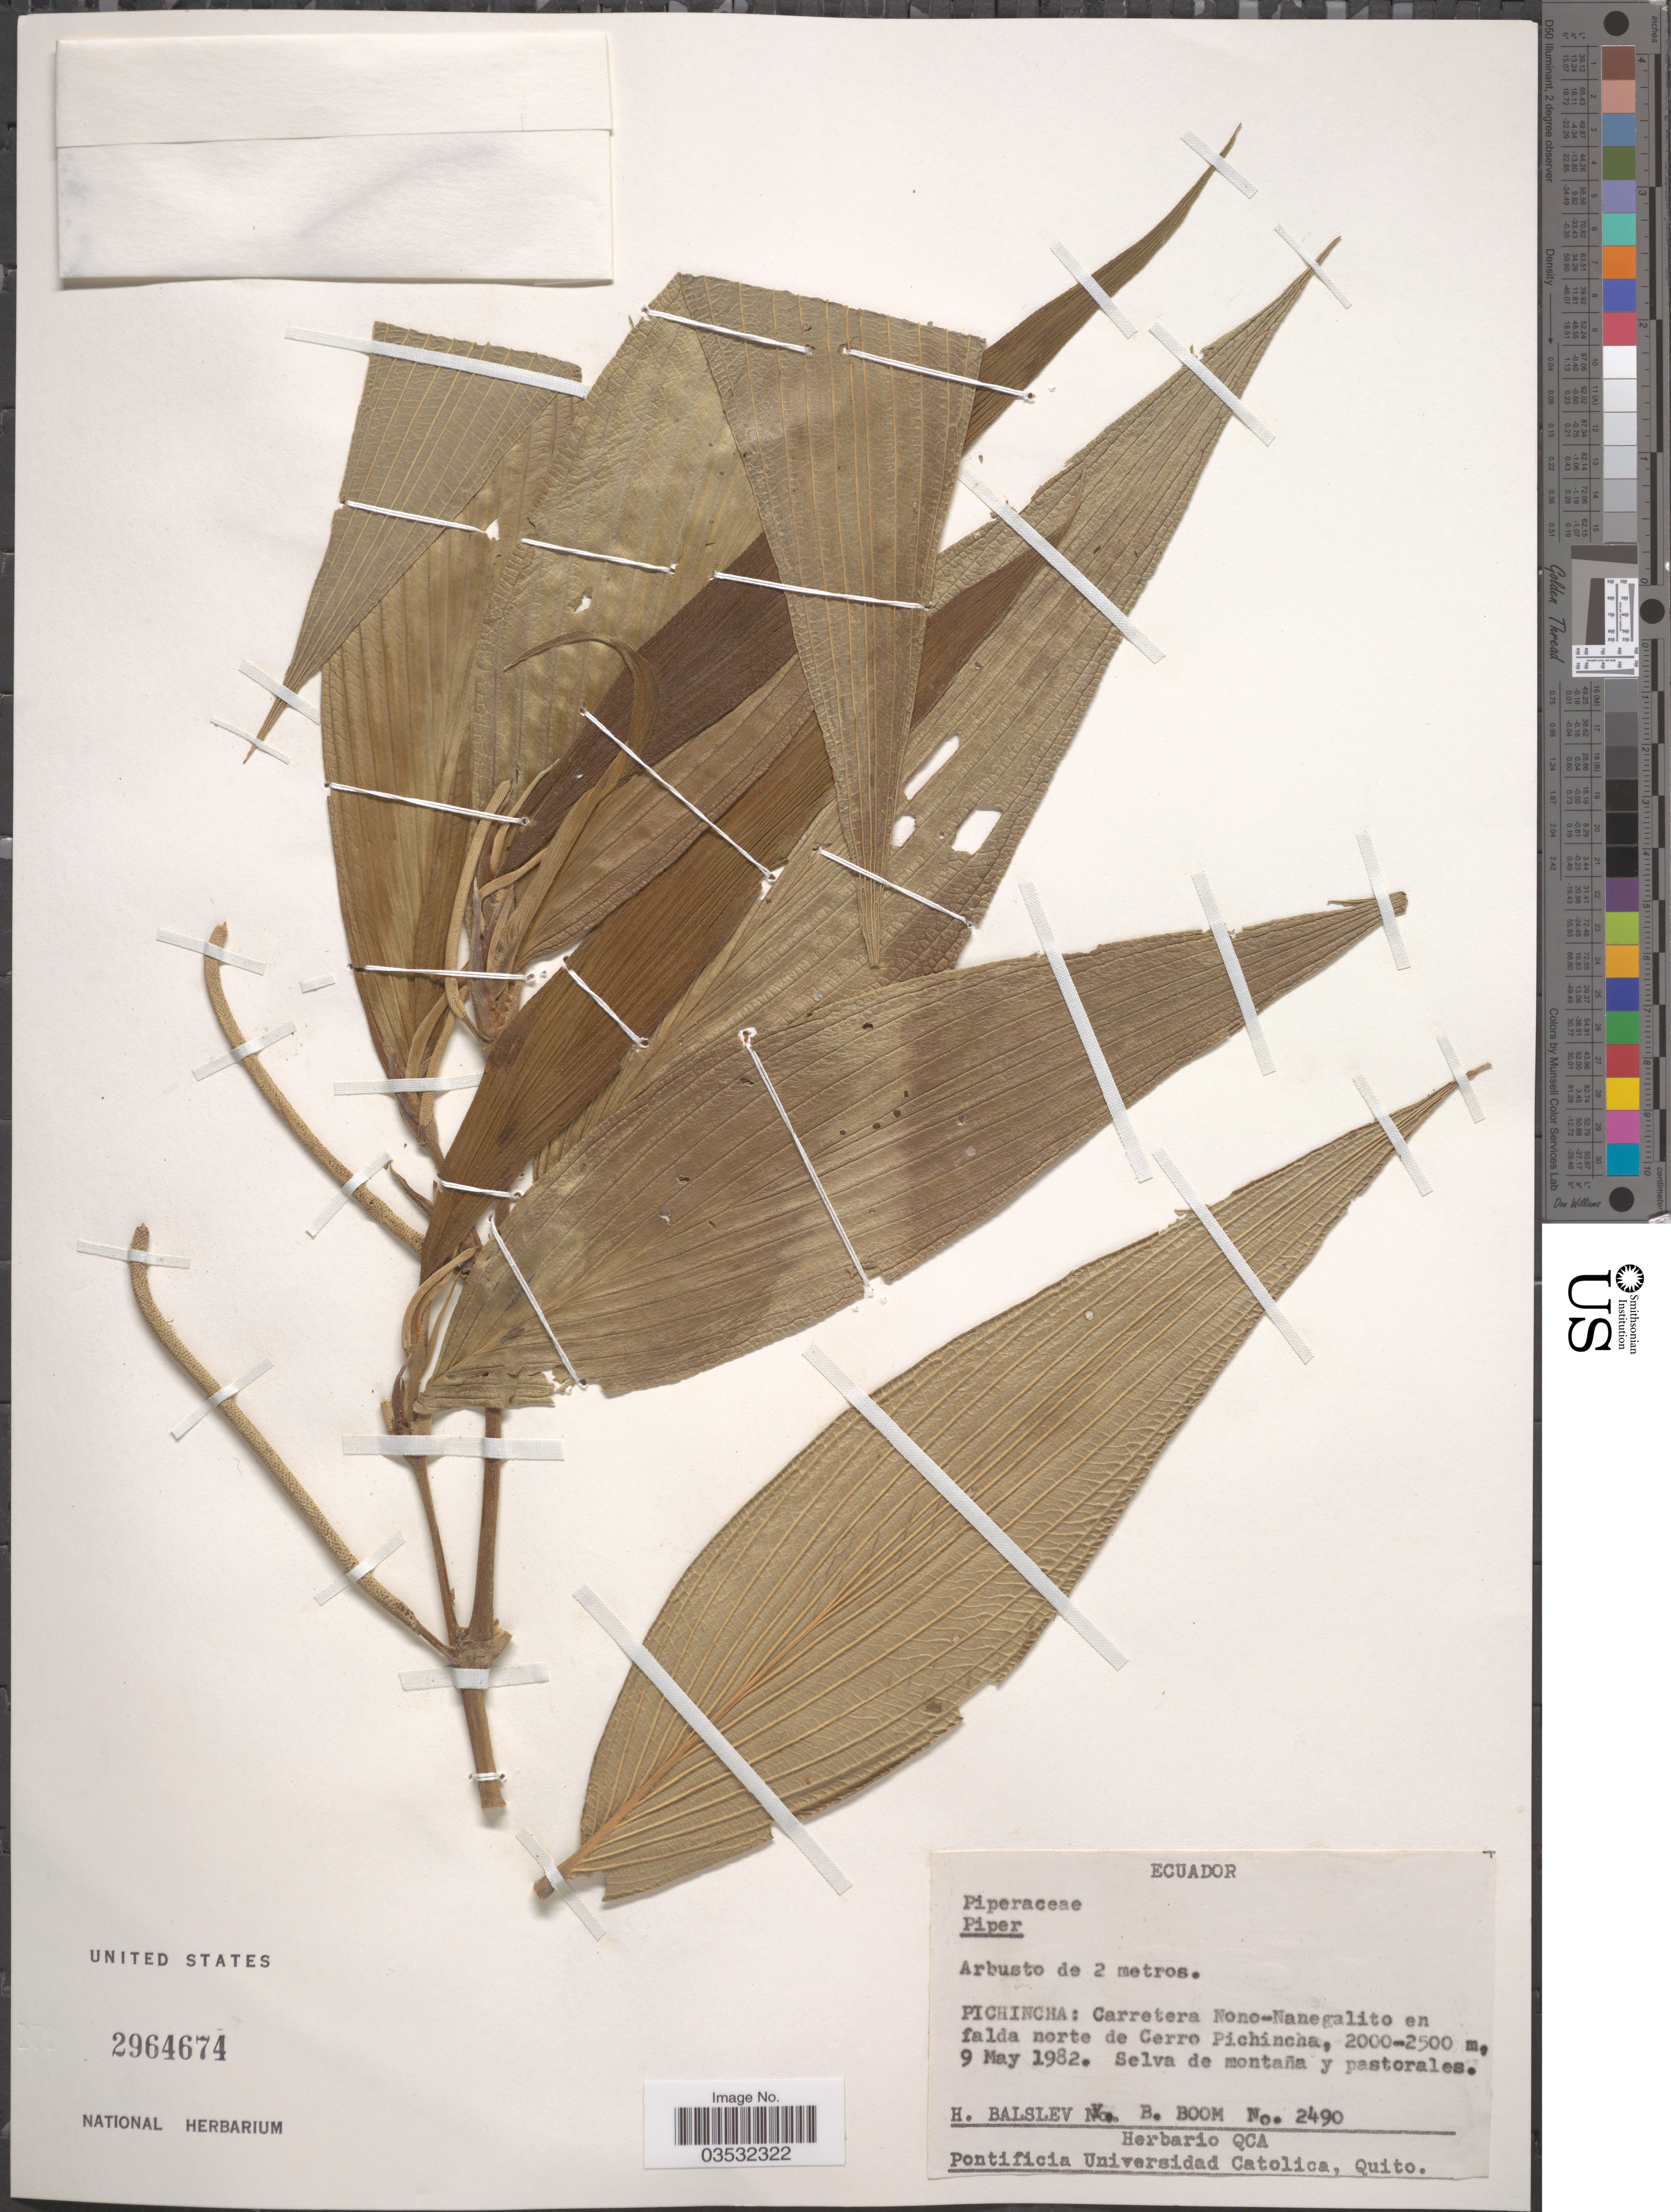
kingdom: Plantae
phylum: Tracheophyta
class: Magnoliopsida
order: Piperales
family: Piperaceae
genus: Piper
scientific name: Piper lanceifolium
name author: Kunth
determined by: Jaramillo, M. Alejandra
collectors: H. Balslev & B. M. Boom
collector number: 2490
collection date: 1982-05-09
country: Ecuador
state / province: Pichincha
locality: Carretera Nono-Nanegalito en falda norte de Cerro Pichincha.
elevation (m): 2000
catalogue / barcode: US 2964674